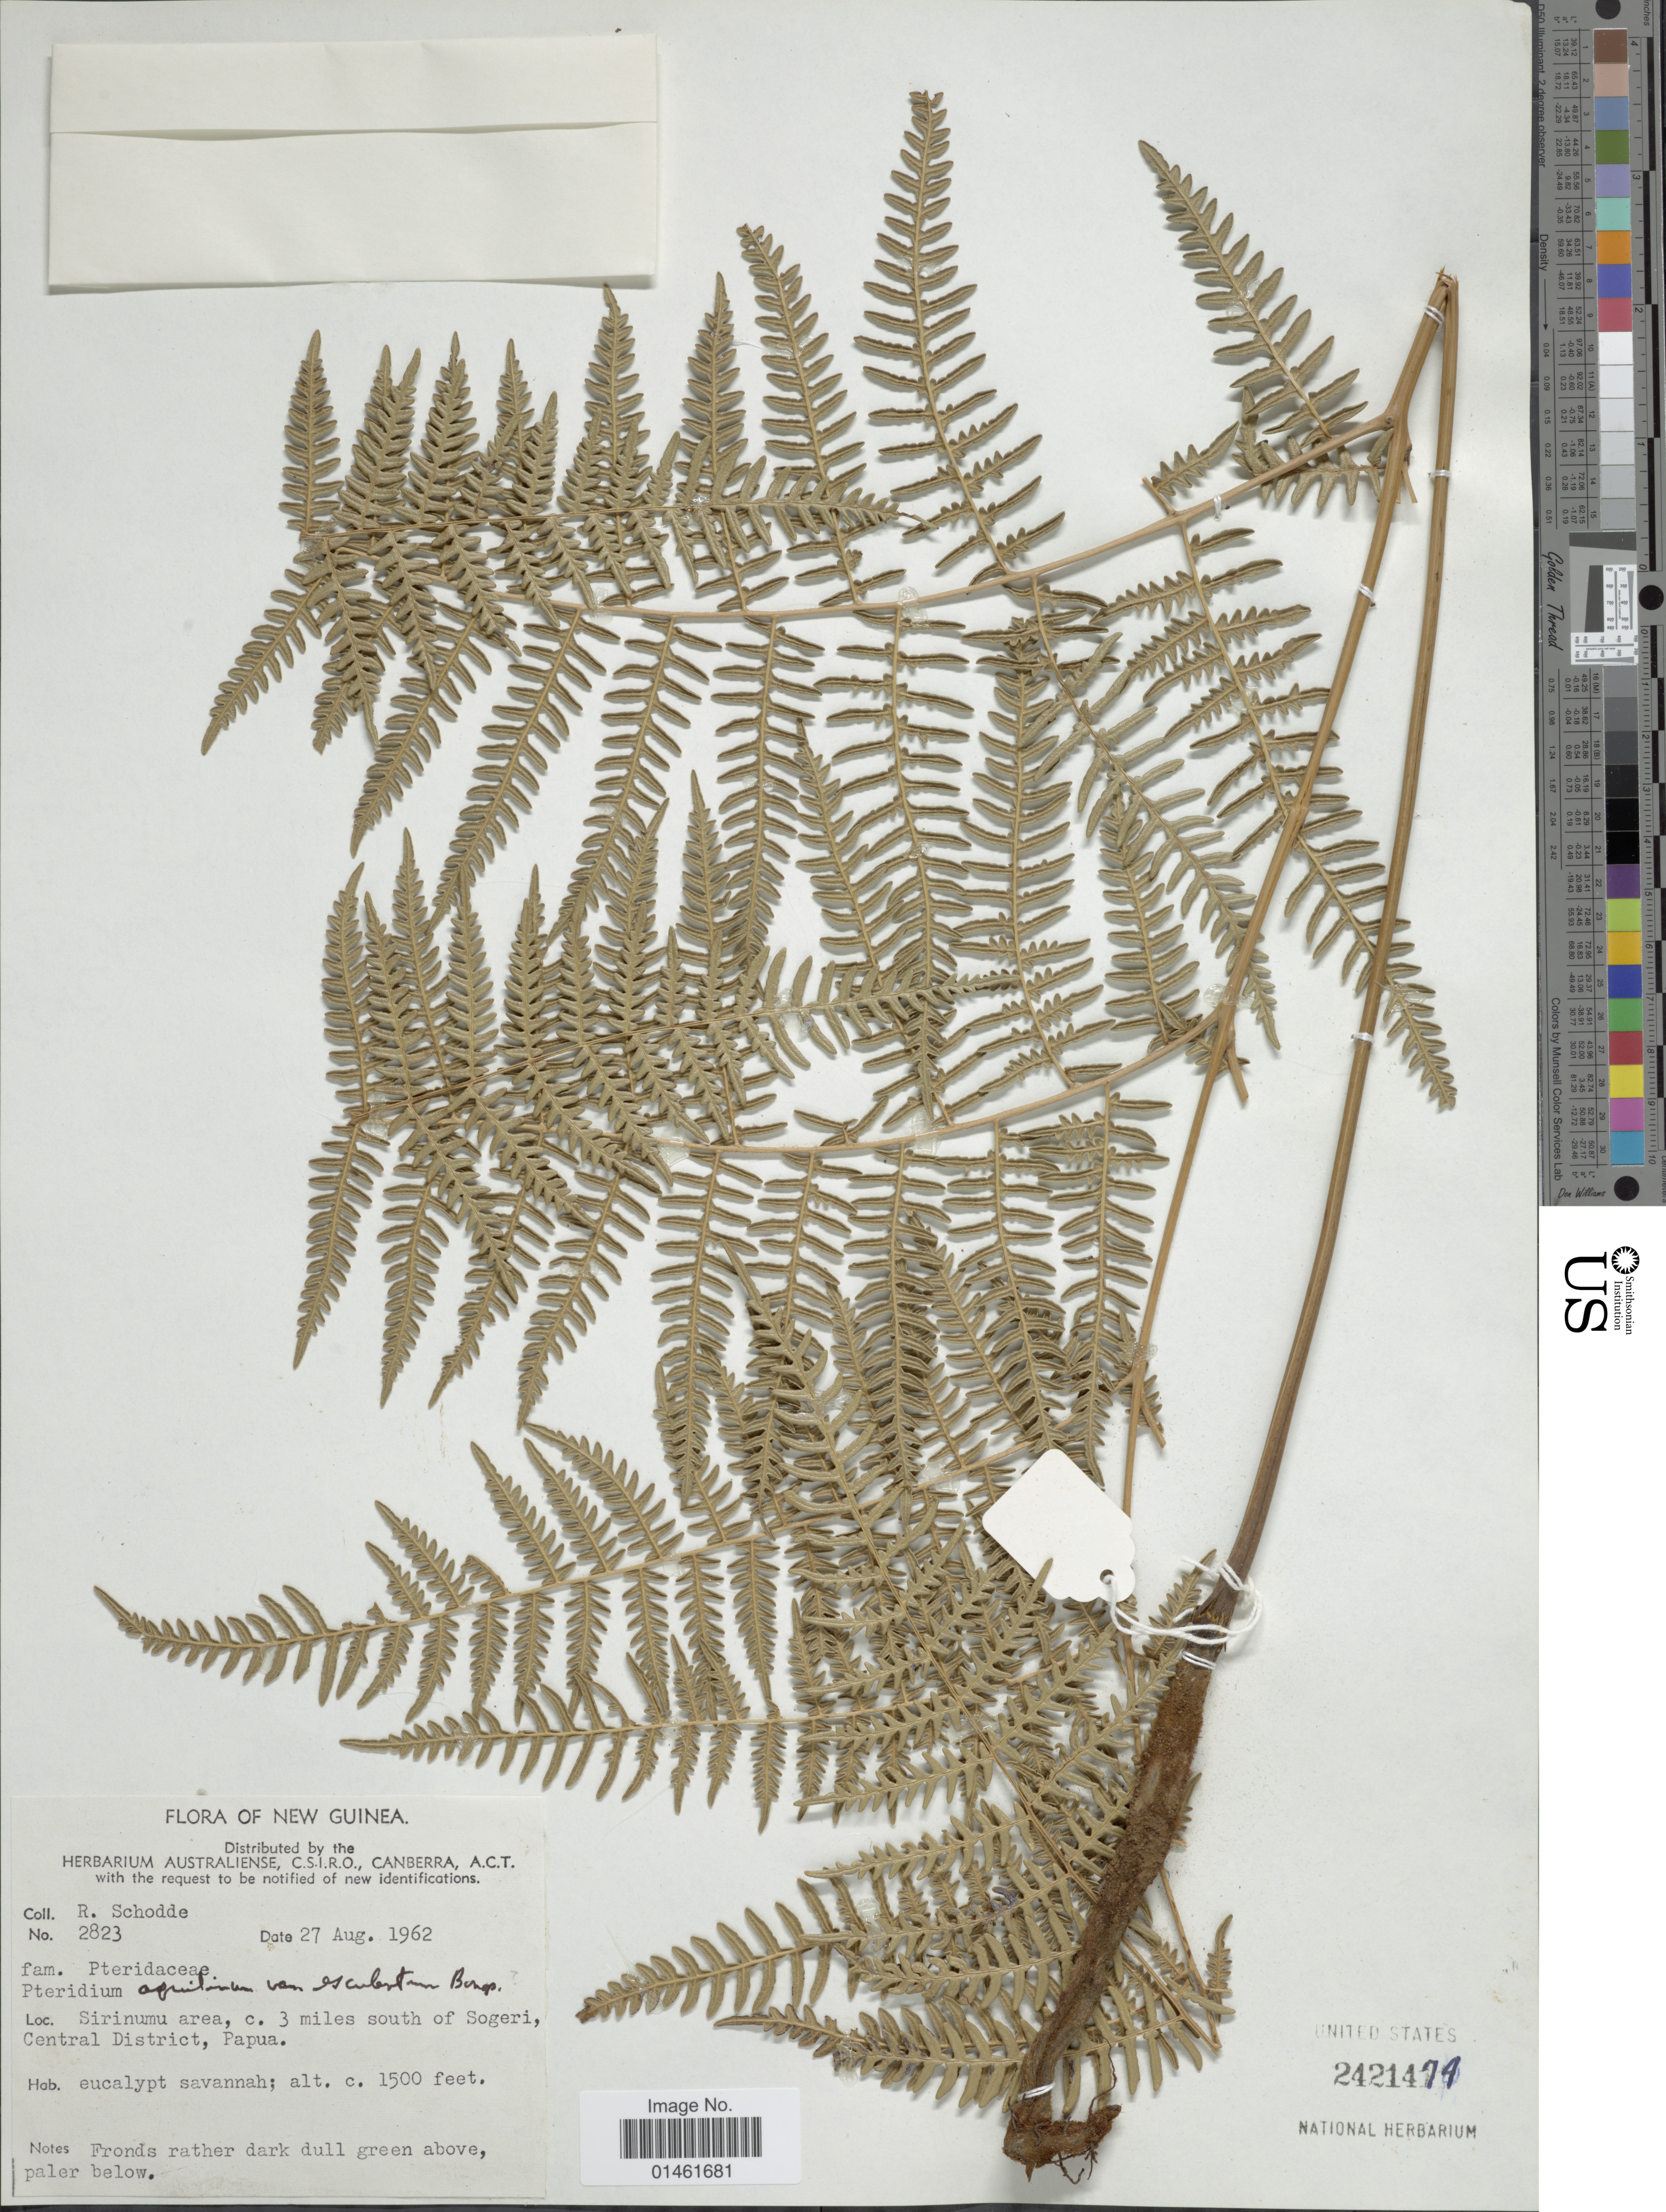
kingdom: Plantae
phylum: Tracheophyta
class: Polypodiopsida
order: Polypodiales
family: Dennstaedtiaceae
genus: Pteridium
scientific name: Pteridium esculentum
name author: (G. Forst.) Cockayne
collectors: R. Schodde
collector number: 2823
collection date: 1962-08-27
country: Papua New Guinea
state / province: Central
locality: New Guinea, Sirinumu area, c. 3miles south of Sogeri, Central District, Papua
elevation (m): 457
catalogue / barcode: US 2421474